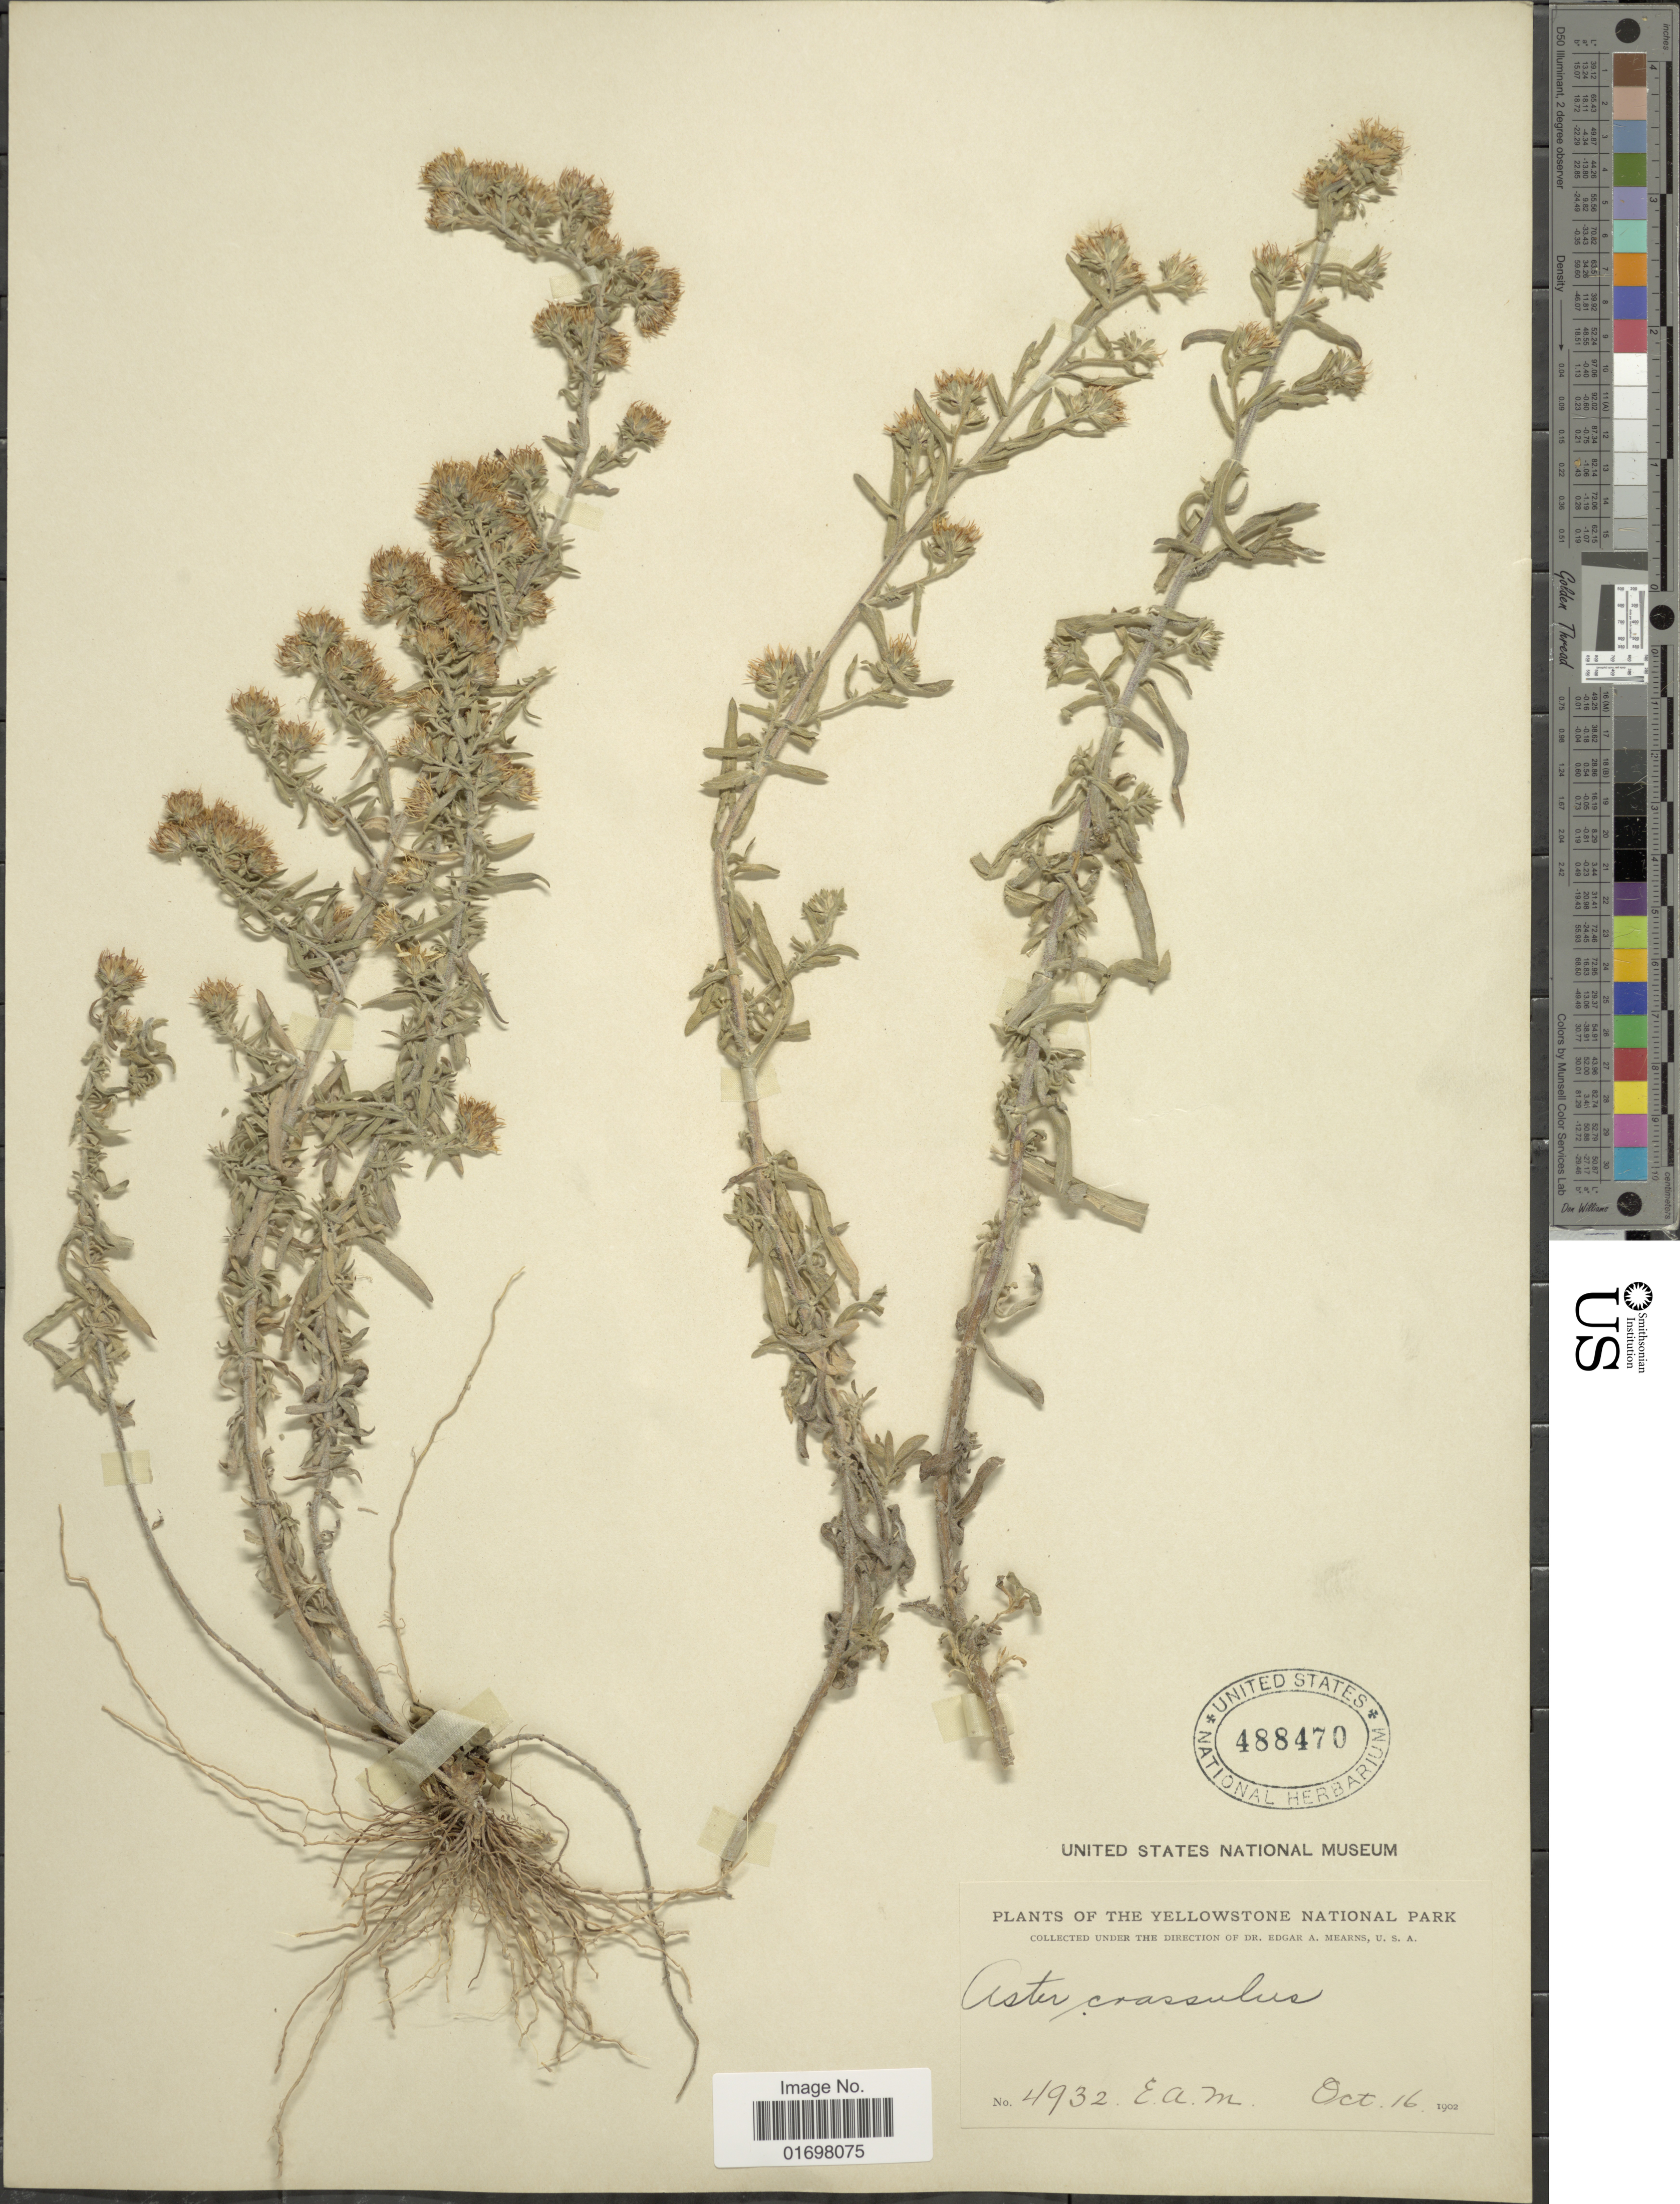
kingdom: Plantae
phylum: Tracheophyta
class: Magnoliopsida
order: Asterales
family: Asteraceae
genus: Symphyotrichum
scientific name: Symphyotrichum falcatum var. commutatum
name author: (Torr. & A. Gray) G.L. Nesom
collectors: E. A. Mearns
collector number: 4932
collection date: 1902-10-16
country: United States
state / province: Wyoming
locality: The Yellowstone National Park.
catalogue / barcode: US 488470